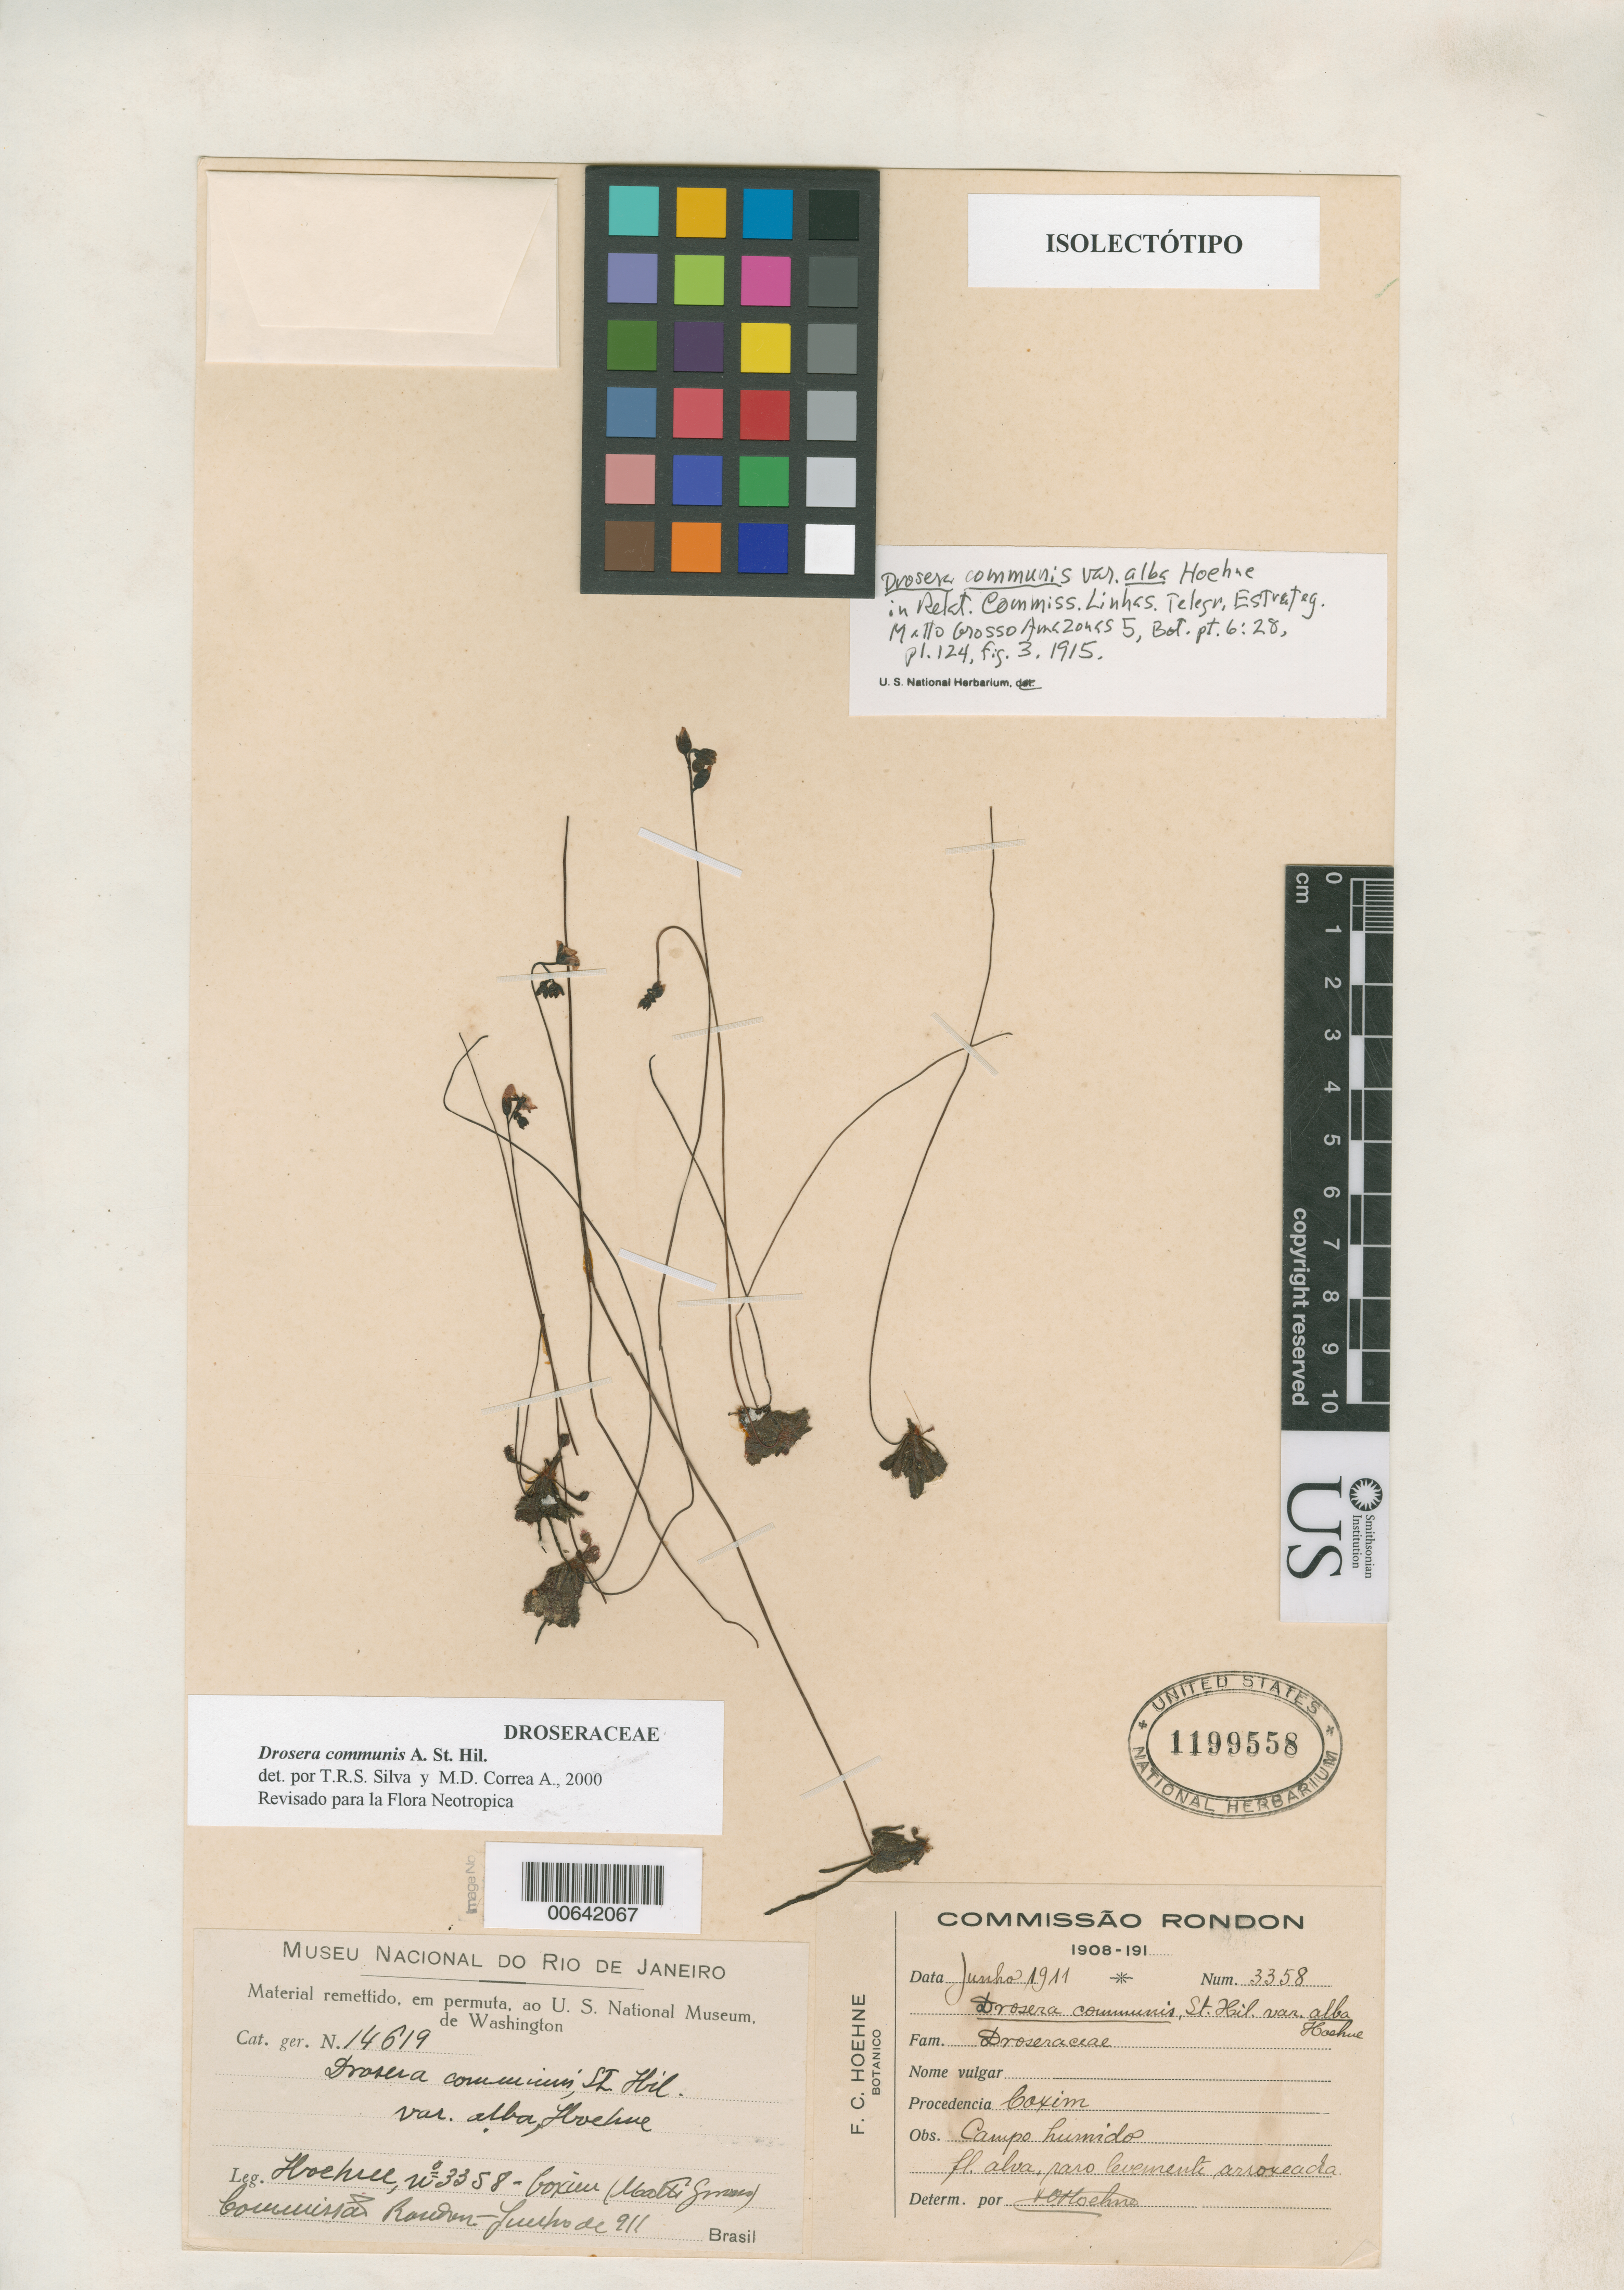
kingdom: Plantae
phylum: Tracheophyta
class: Magnoliopsida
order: Caryophyllales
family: Droseraceae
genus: Drosera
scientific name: Drosera communis var. alba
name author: Hoehne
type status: Isolectotype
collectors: F. C. Hoehne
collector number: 3358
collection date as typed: Jun 1911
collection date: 1911-06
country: Brazil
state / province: Mato Grosso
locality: Caxim [?]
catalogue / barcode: US 1199558